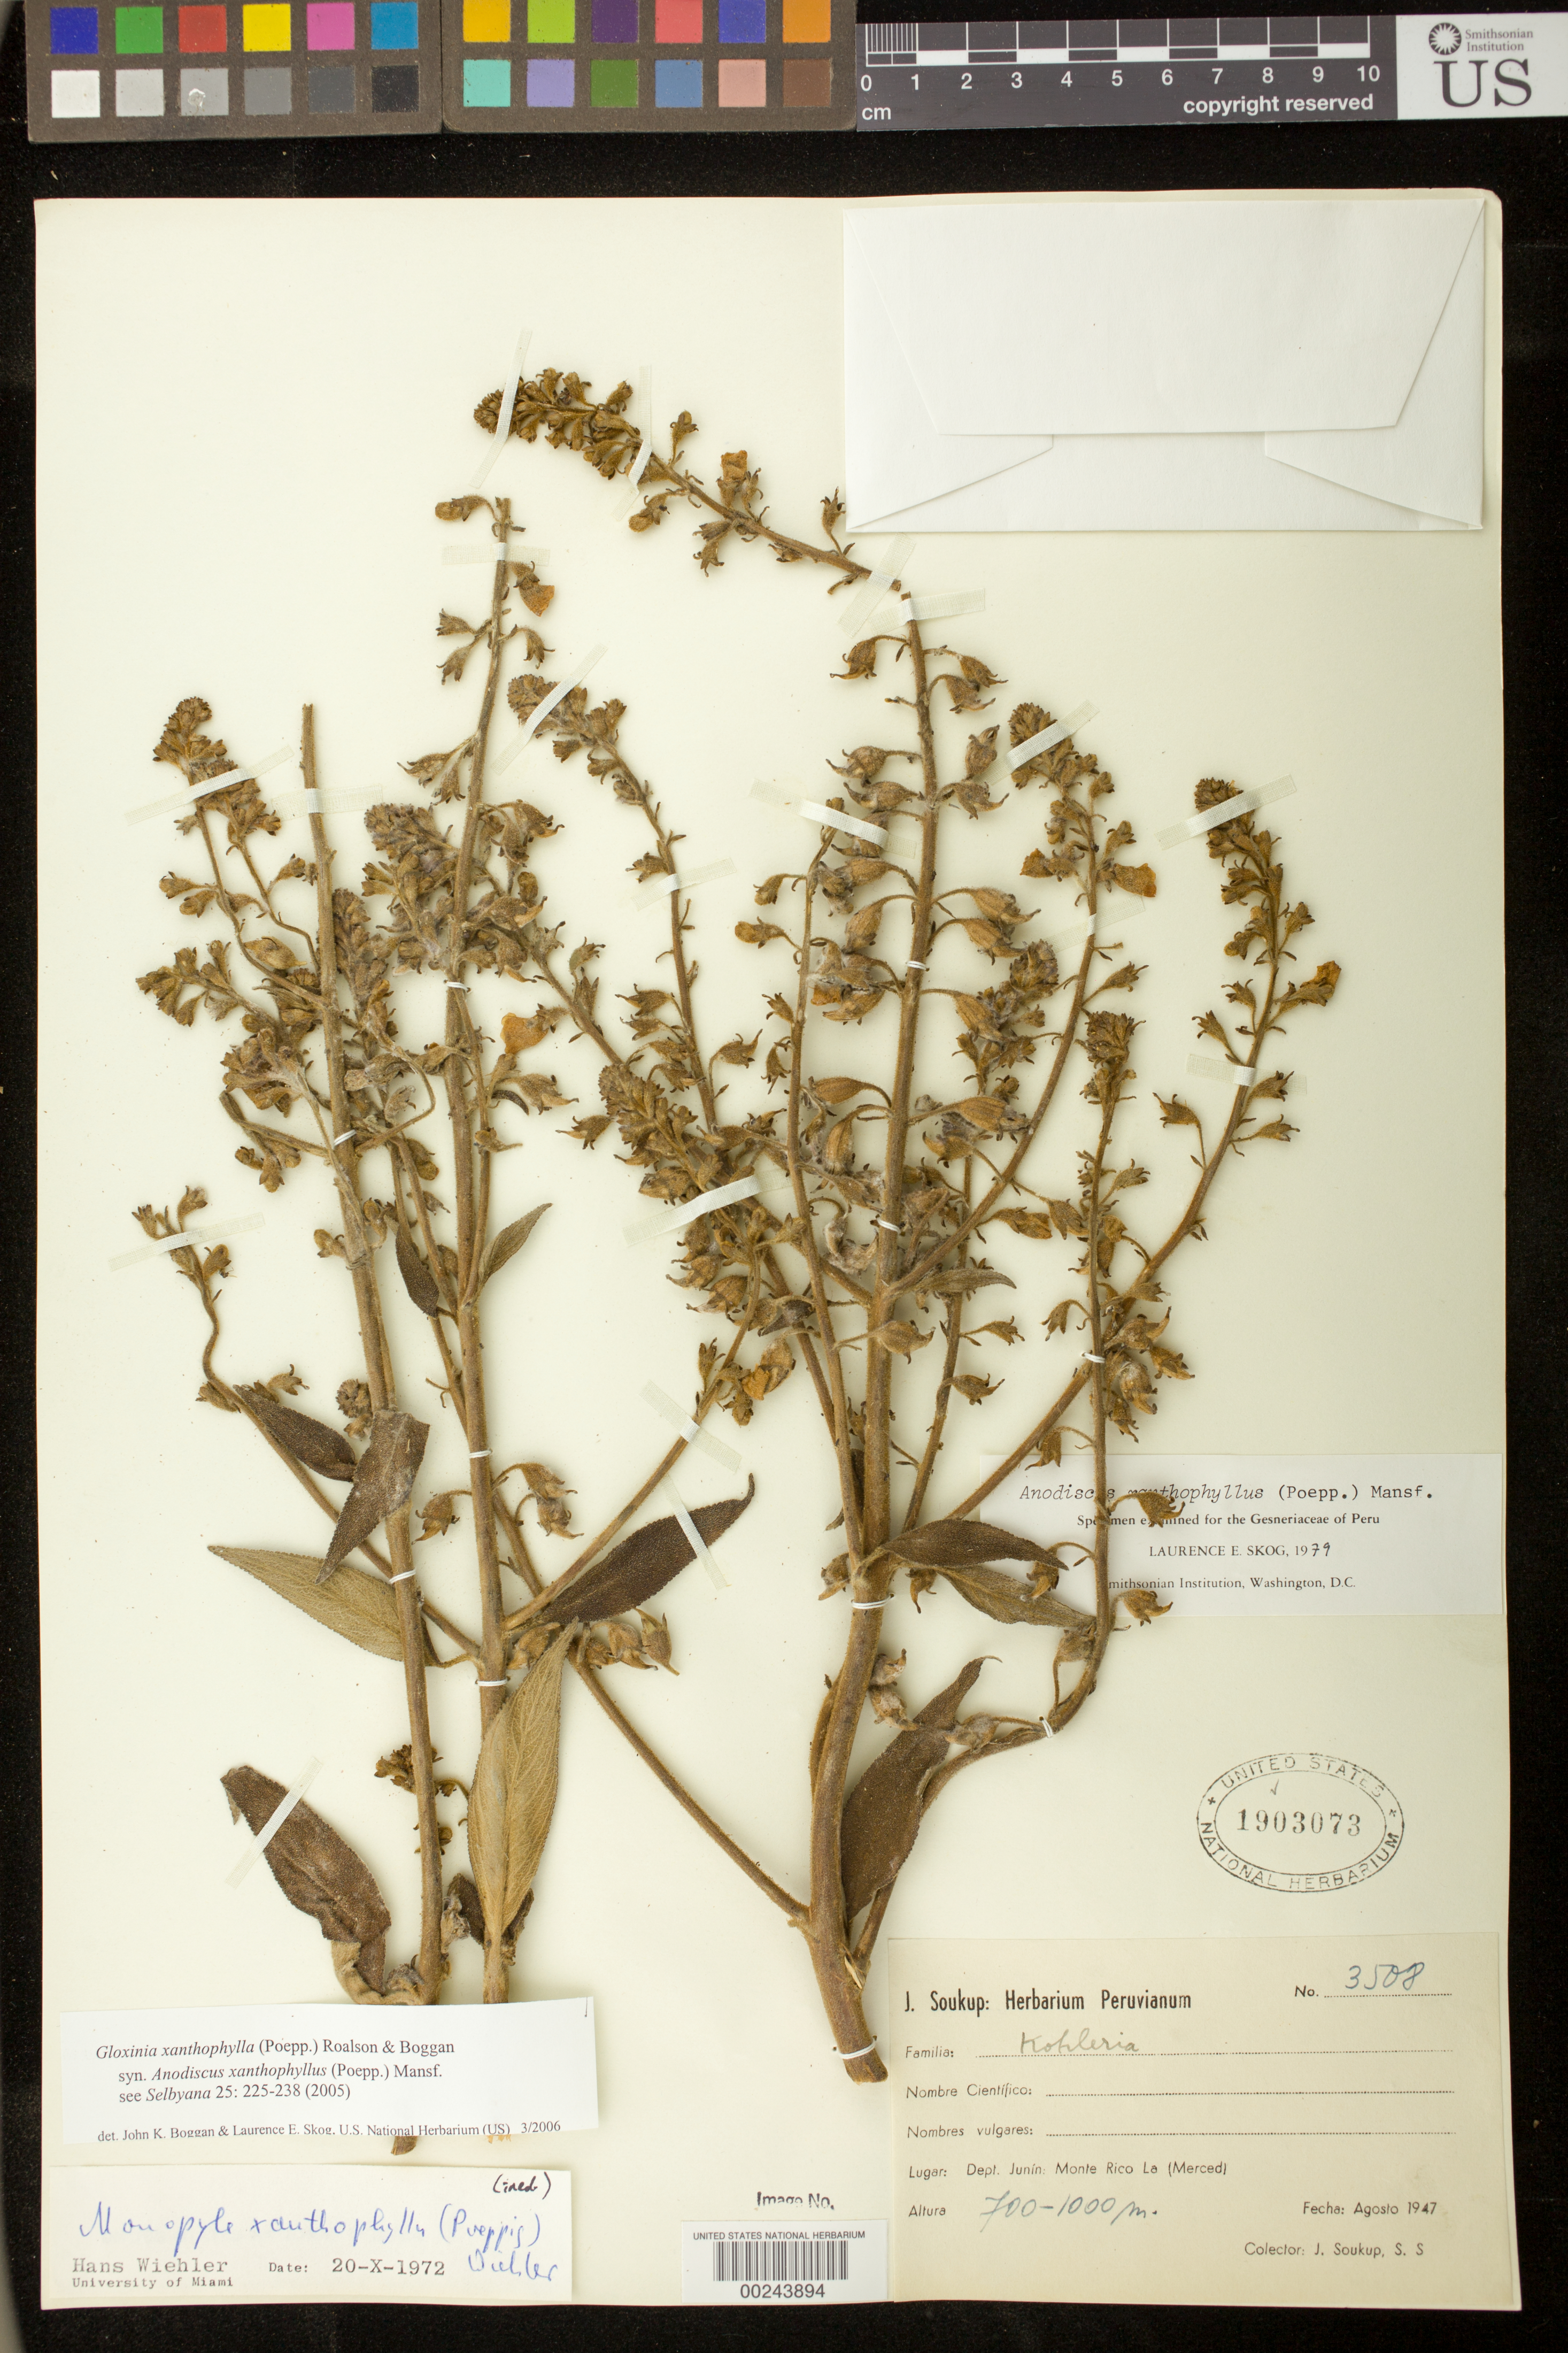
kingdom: Plantae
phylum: Tracheophyta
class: Magnoliopsida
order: Lamiales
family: Gesneriaceae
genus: Gloxinia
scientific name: Gloxinia xanthophylla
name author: (Poepp.) Roalson & Boggan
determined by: Boggan, J. K.; Skog, L. E.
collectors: J. J. Soukup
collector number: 3508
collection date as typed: Aug 1947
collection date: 1947-08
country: Peru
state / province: Junín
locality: Monte Rico La (Merced)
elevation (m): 700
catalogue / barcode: US 1903073